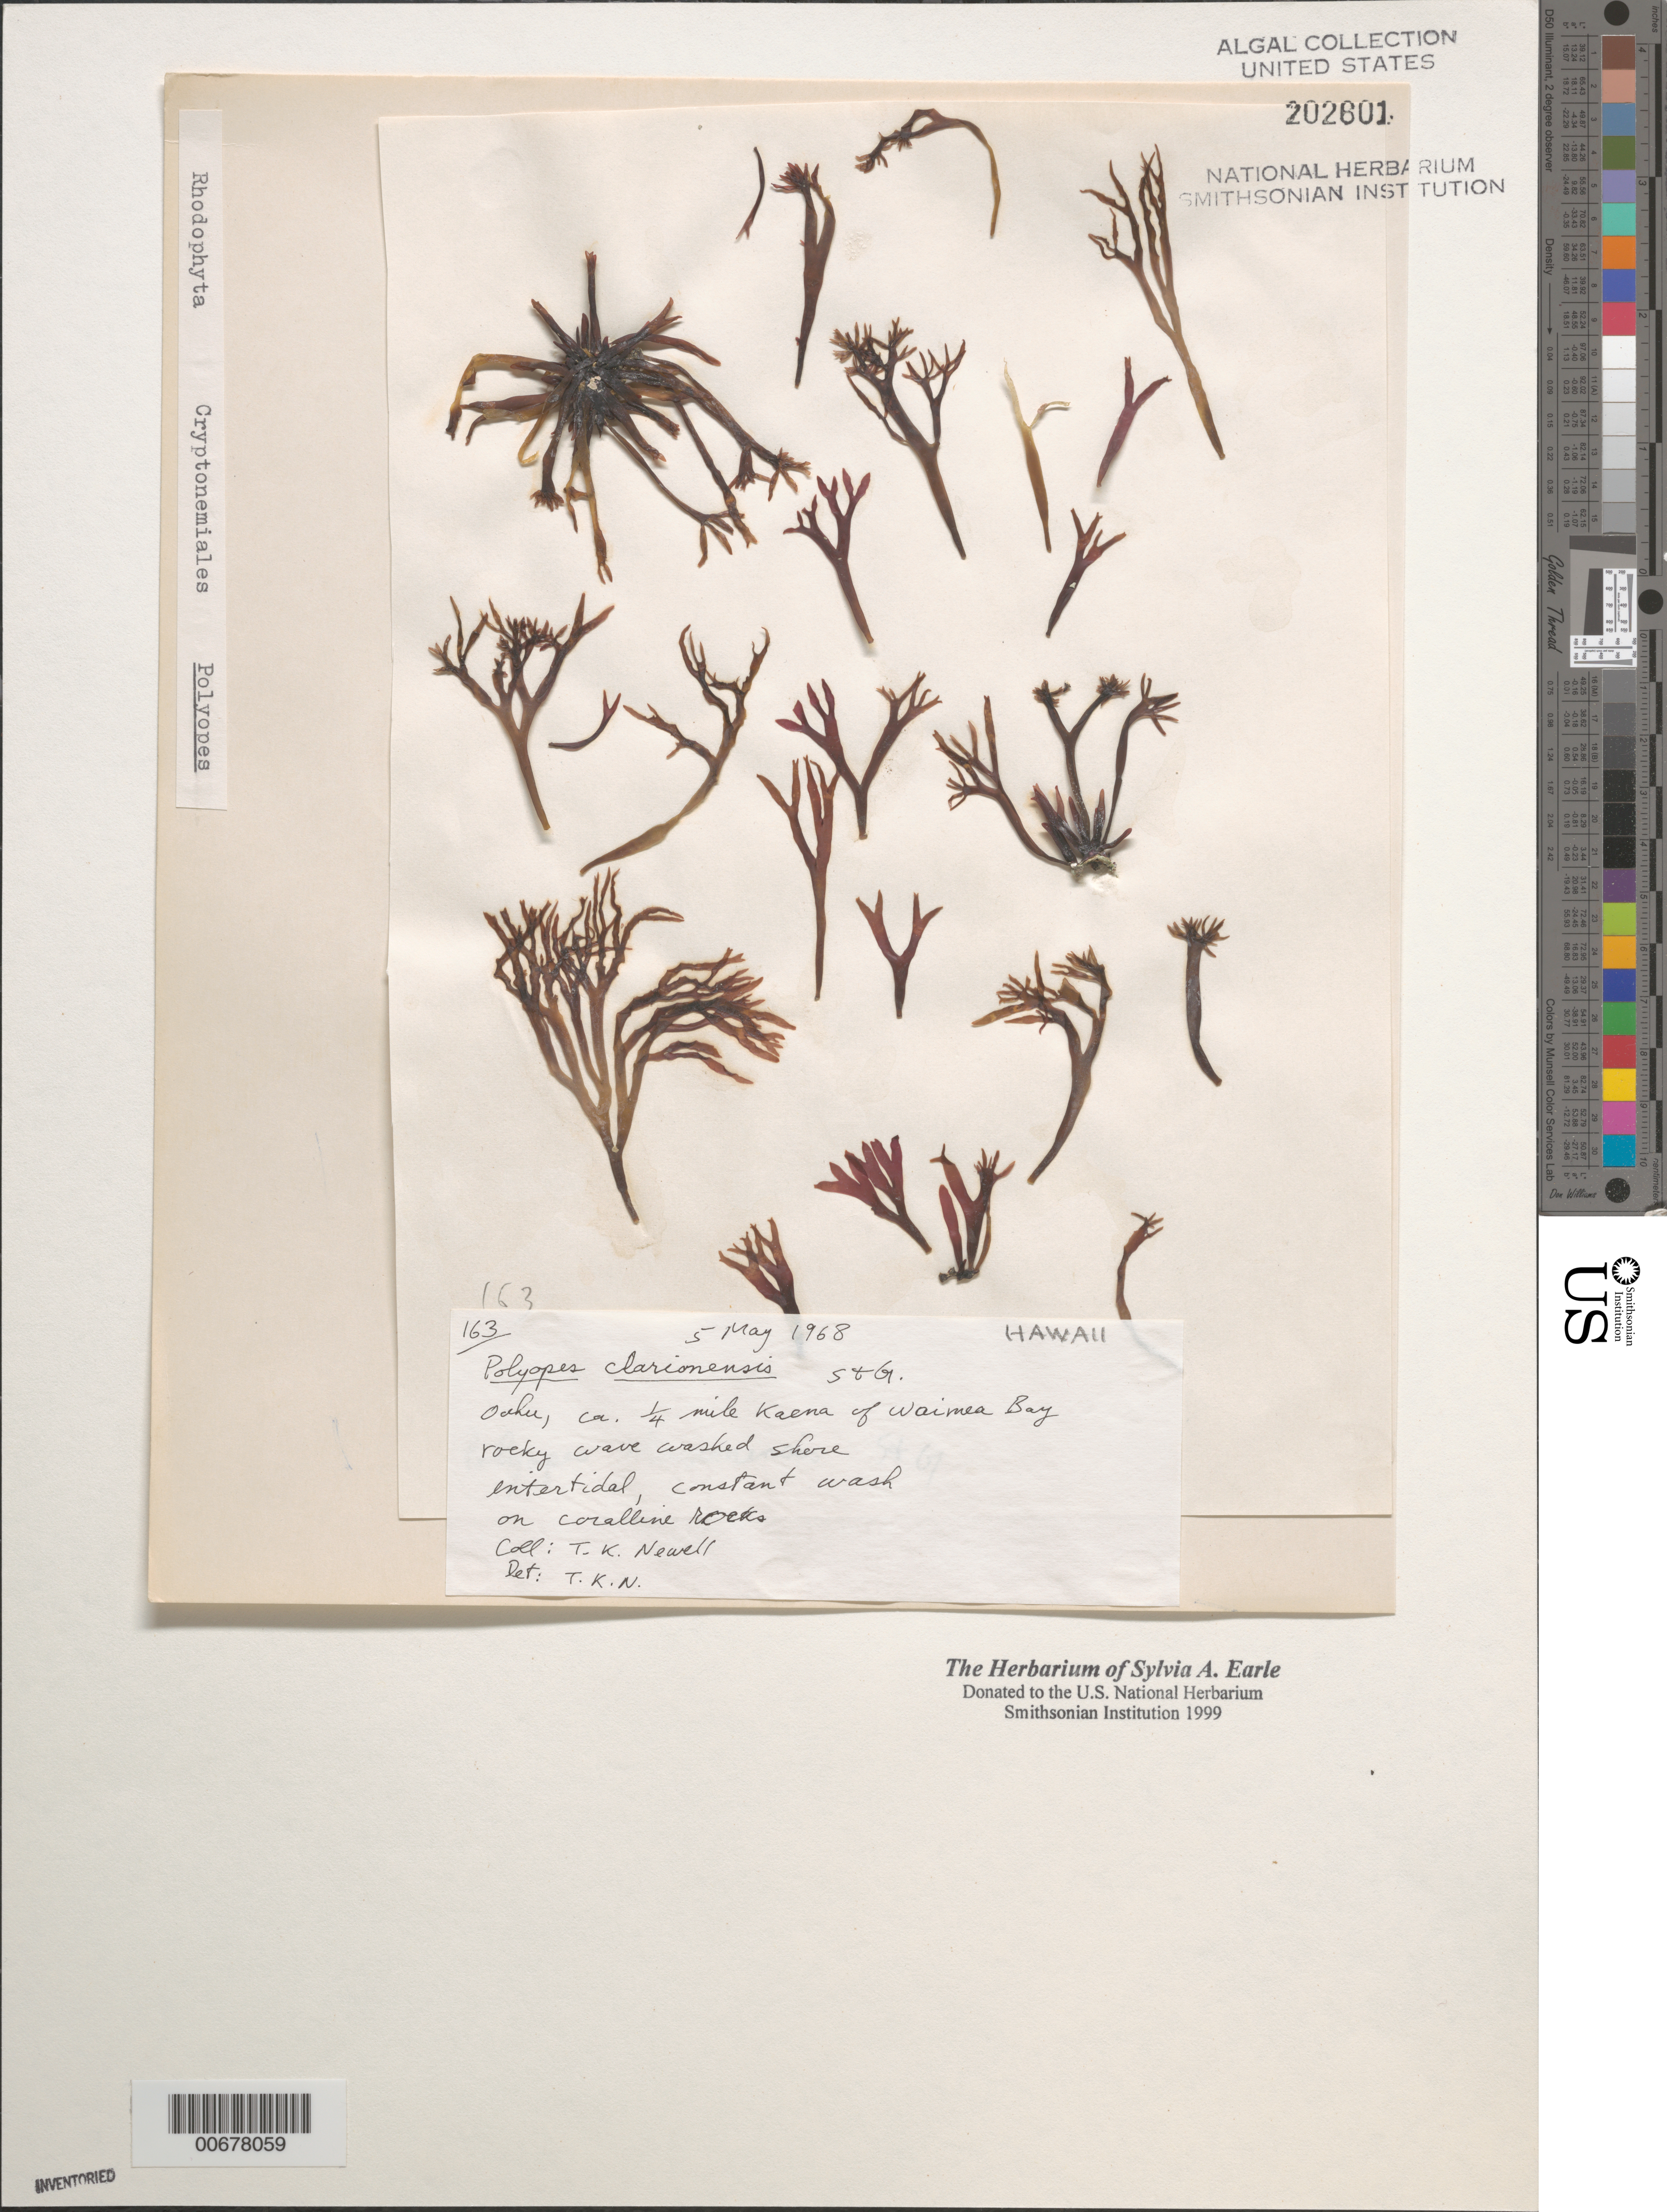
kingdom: Plantae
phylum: Rhodophyta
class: Florideophyceae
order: Halymeniales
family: Halymeniaceae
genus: Grateloupia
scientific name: Grateloupia clarionensis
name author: (Setchell & N.L. Gardner) S. Kawaguchi & H.W. Wang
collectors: T. K. Newell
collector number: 163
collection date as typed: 05 May 1968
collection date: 1968-05-05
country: United States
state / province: Hawaii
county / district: Honolulu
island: Oahu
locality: Ca. 1/4th mile Kaena of Waimea Bay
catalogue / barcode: US 202601